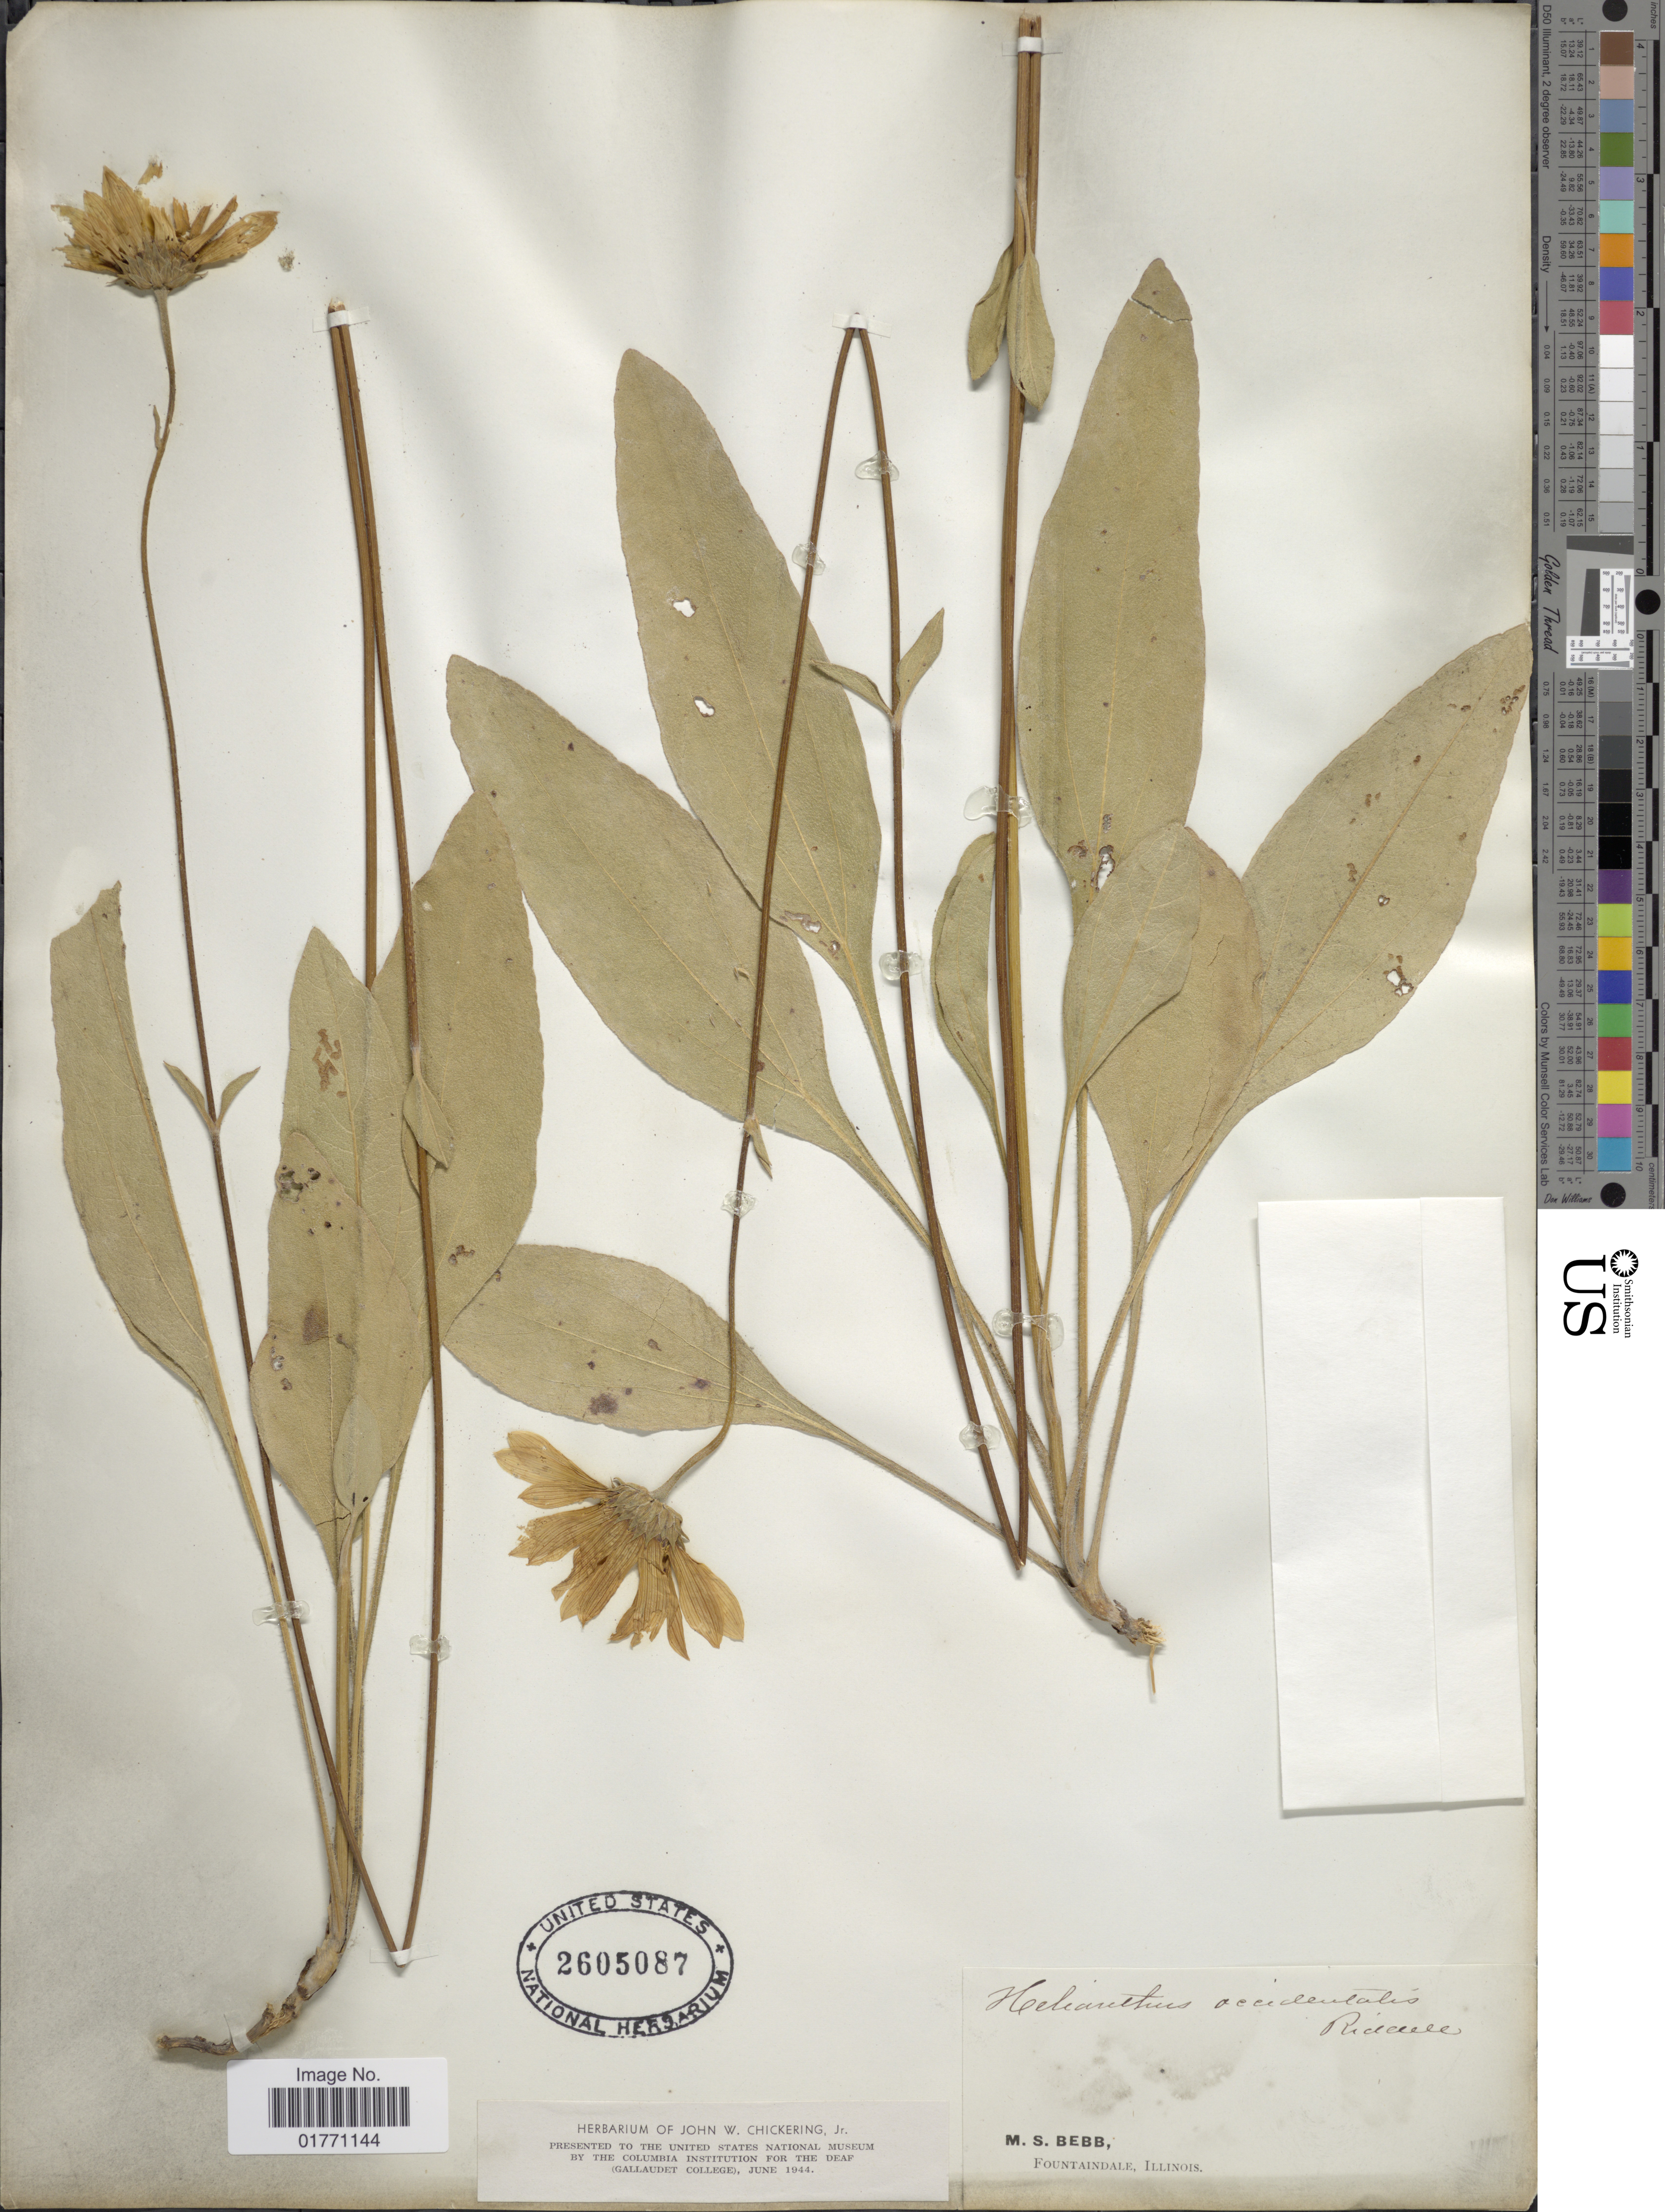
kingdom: Plantae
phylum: Tracheophyta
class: Magnoliopsida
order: Asterales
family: Asteraceae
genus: Helianthus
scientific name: Helianthus occidentalis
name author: Riddell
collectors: M. Bebb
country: United States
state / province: Illinois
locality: Fountaindale.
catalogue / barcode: US 2605087